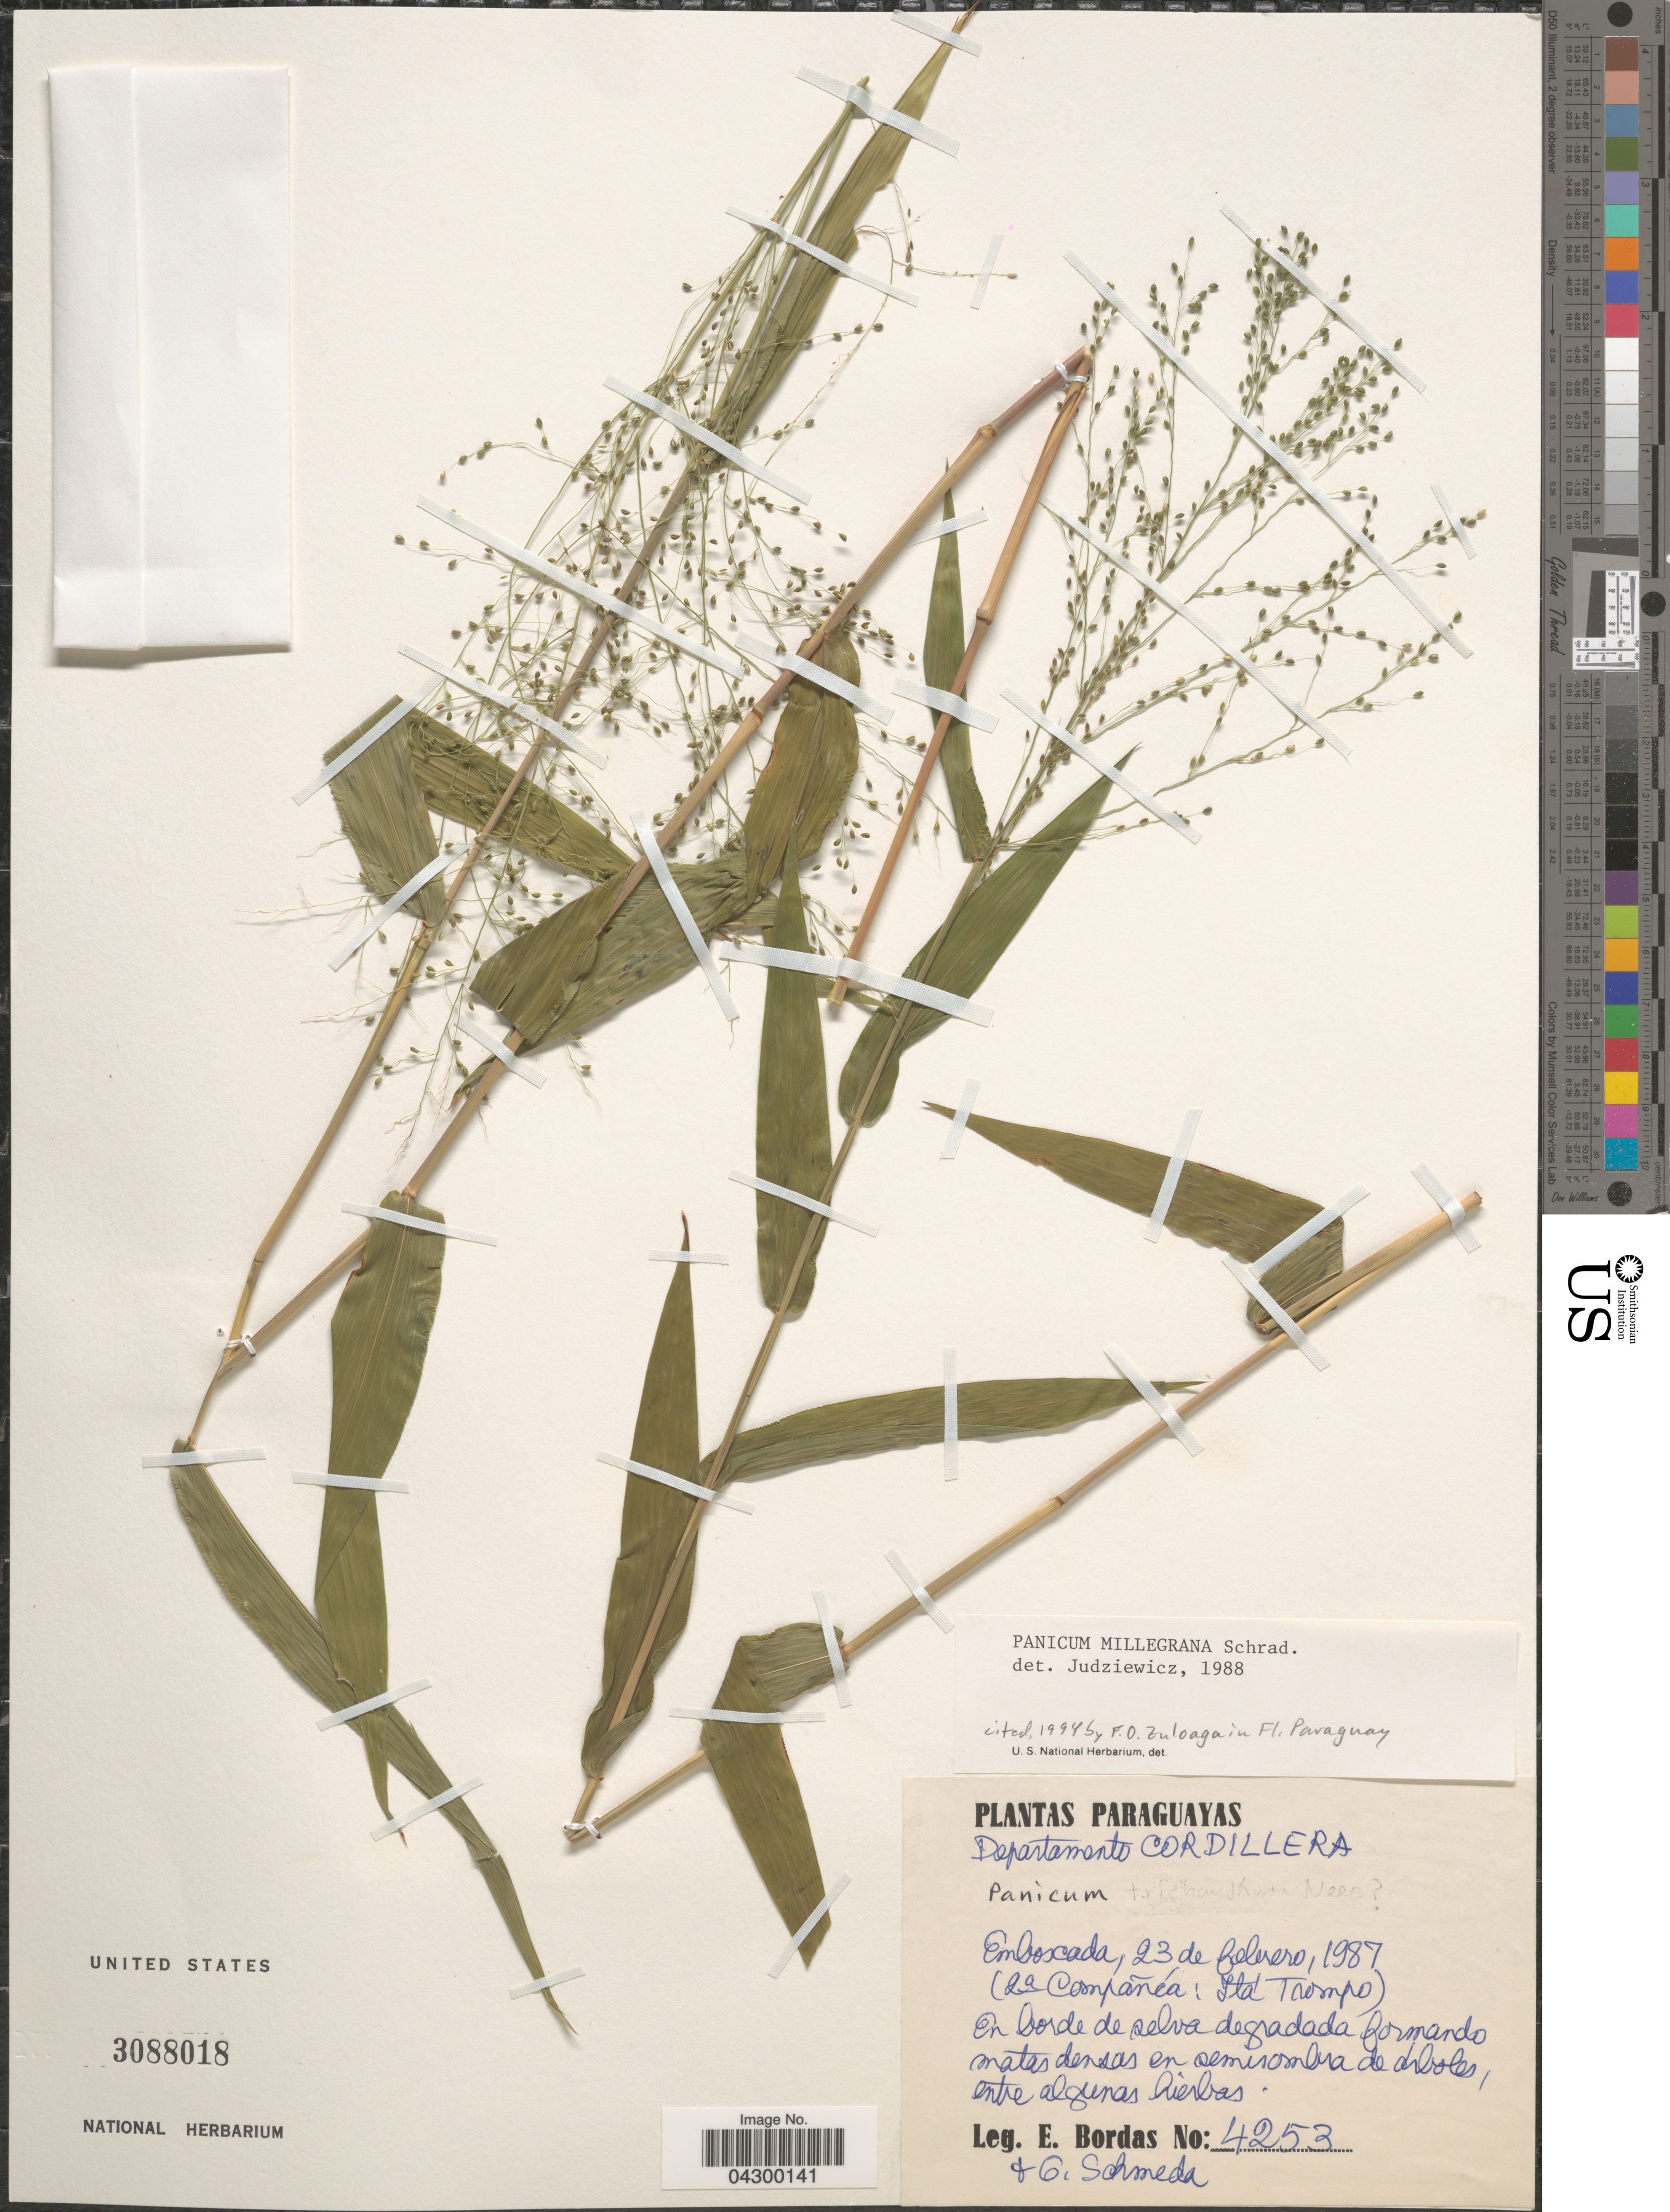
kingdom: Plantae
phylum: Tracheophyta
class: Liliopsida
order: Poales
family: Poaceae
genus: Panicum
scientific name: Panicum millegrana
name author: Poir.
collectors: E. Bordas & G. Schmeda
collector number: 4253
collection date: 1987-02-23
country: Paraguay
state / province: Cordillera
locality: Departamento Cordillera. Emboscada (2° Compañéa: Sta Trompo).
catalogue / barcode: US 3088018